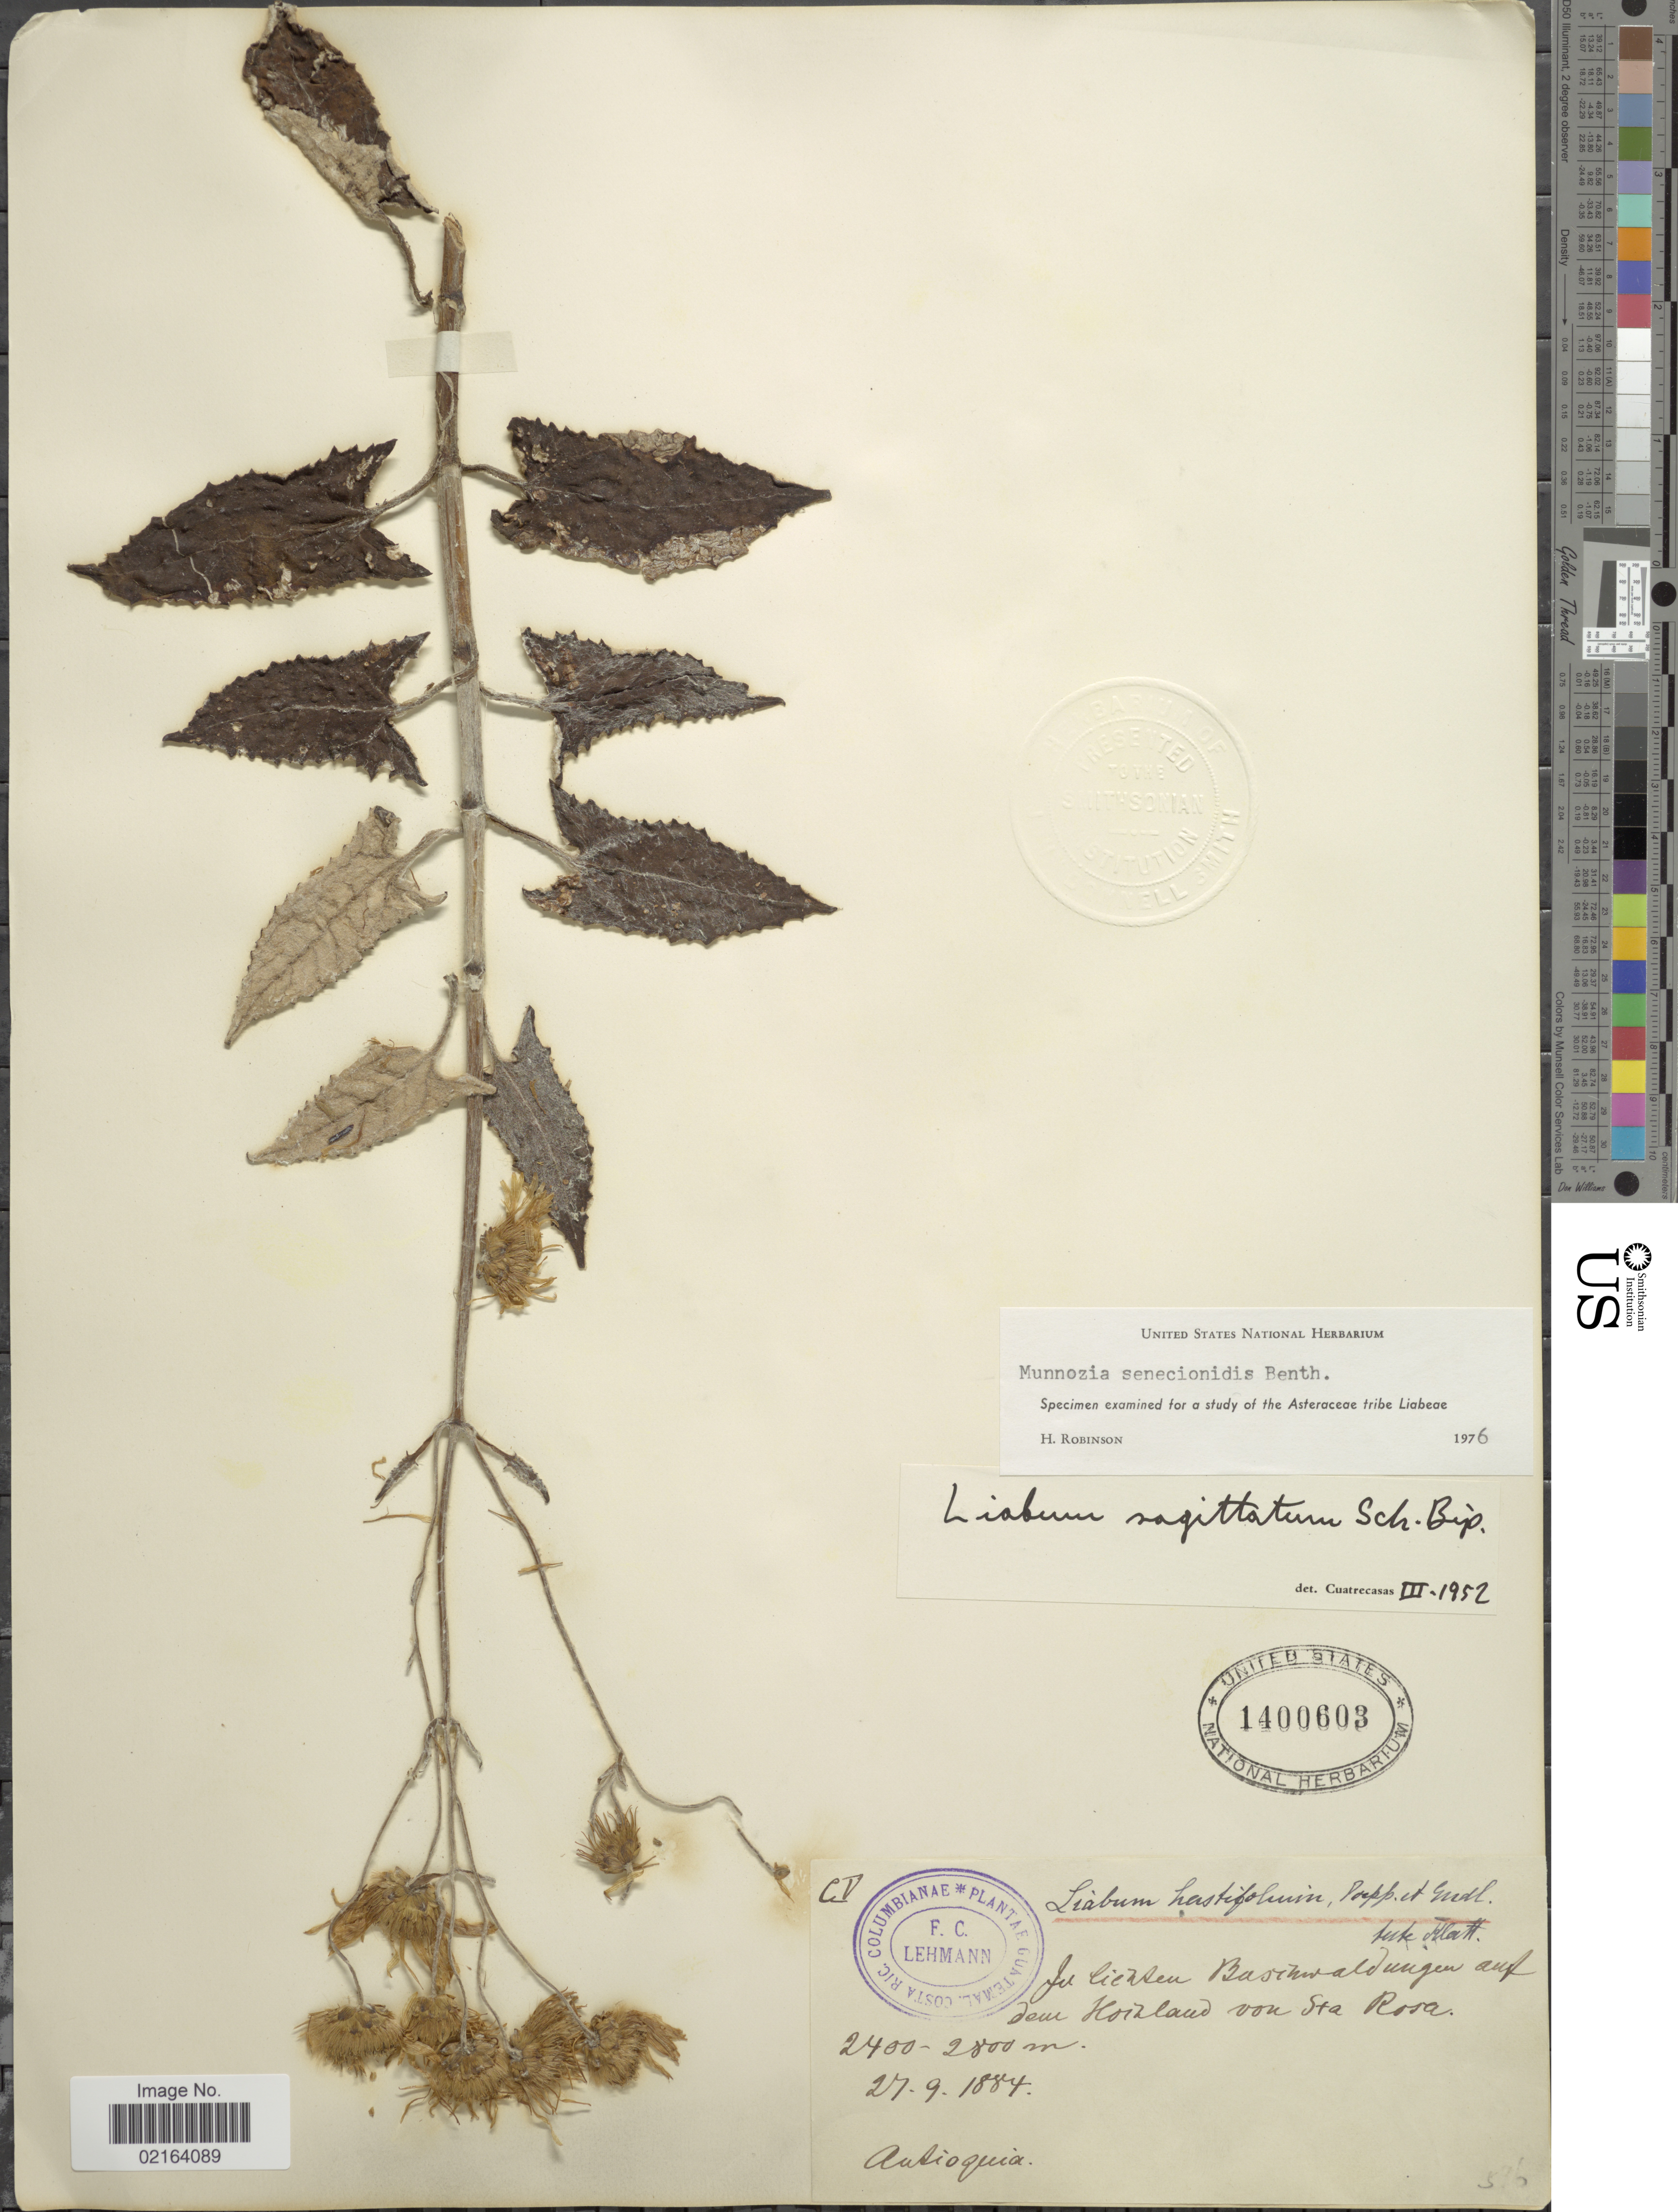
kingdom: Plantae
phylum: Tracheophyta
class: Magnoliopsida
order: Asterales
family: Asteraceae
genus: Munnozia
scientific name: Munnozia senecionidis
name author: Benth.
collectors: F. C. Lehmann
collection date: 1884-09-27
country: Colombia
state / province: Antioquia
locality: In lichten Buschwaldungen auf dem Hochland von Sta Rosa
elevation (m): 2400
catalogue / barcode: US 1400603